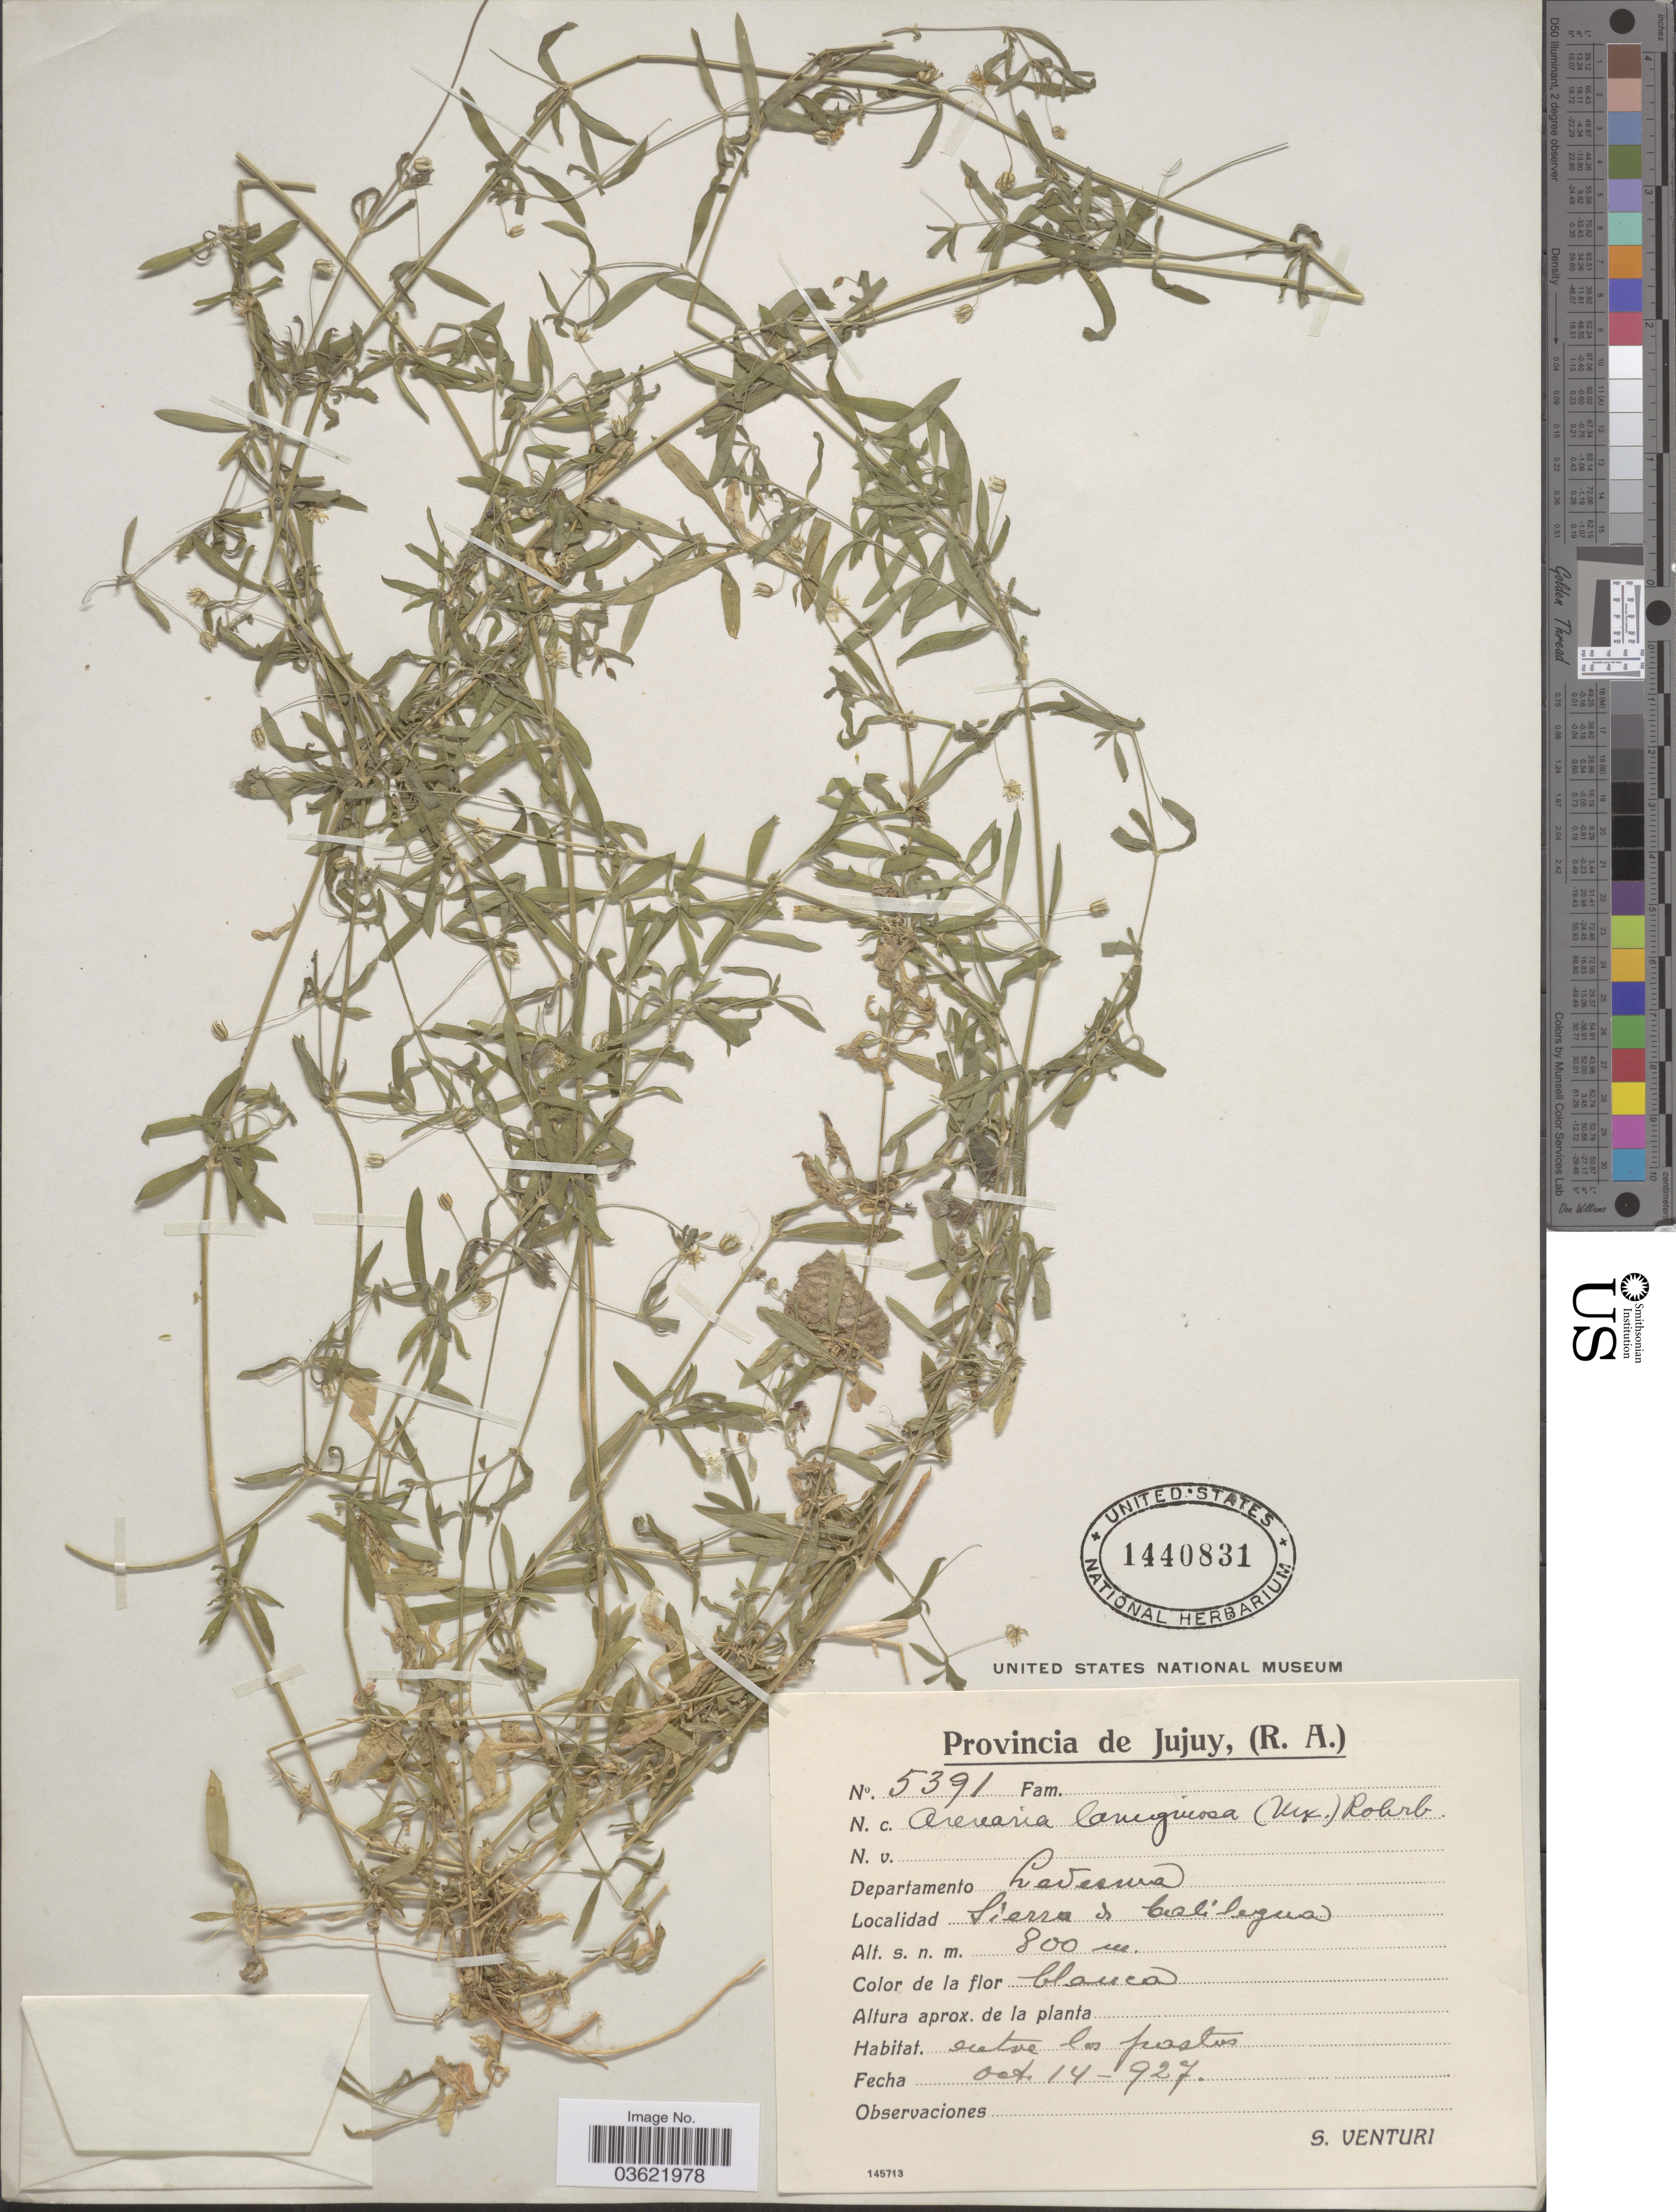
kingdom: Plantae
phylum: Tracheophyta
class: Magnoliopsida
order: Caryophyllales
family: Caryophyllaceae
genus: Arenaria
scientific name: Arenaria lanuginosa var. megalantha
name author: Rohrb.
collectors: S. Venturi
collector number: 5391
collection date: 1927-10-14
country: Argentina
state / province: Jujuy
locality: Departamento Ledesma. Sierra de Calilegua.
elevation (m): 800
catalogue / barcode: US 1440831